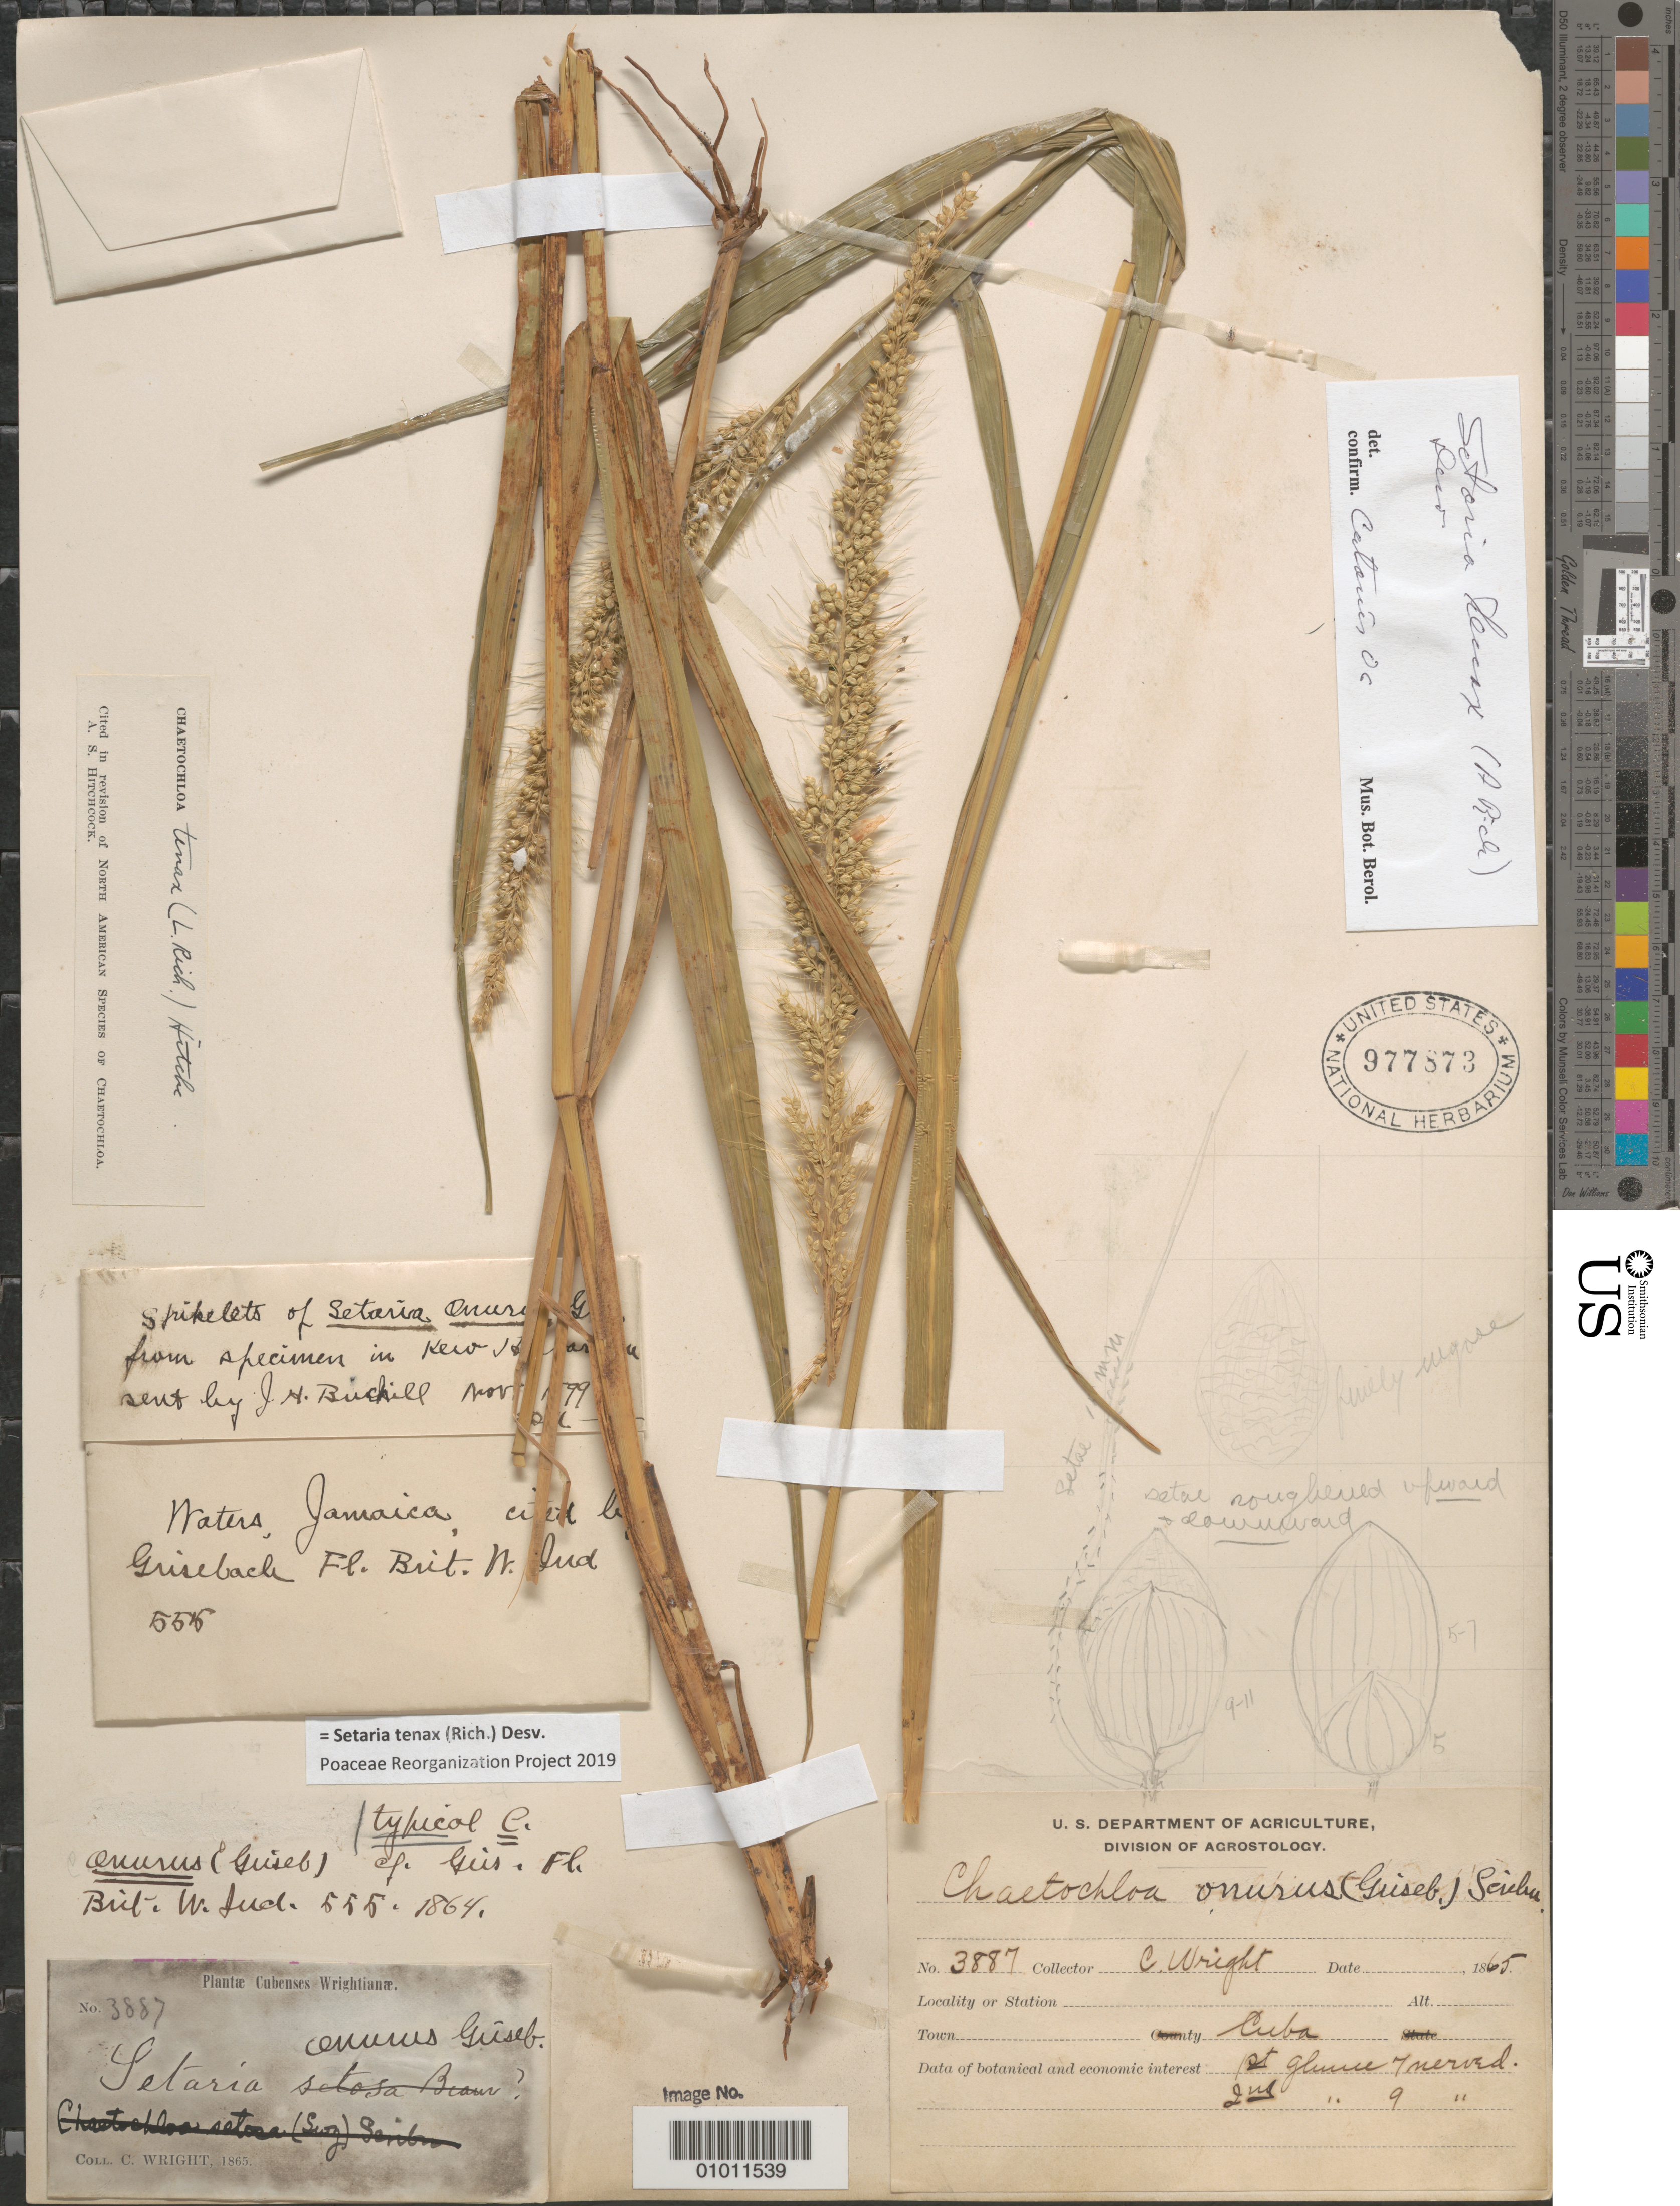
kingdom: Plantae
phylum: Tracheophyta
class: Liliopsida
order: Poales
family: Poaceae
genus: Setaria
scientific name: Setaria tenax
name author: (Rich.) Desv.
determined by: Poaceae Reorganization Project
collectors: C. Wright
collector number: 3887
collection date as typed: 1865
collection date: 1865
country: Cuba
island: Cuba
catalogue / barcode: US 977873